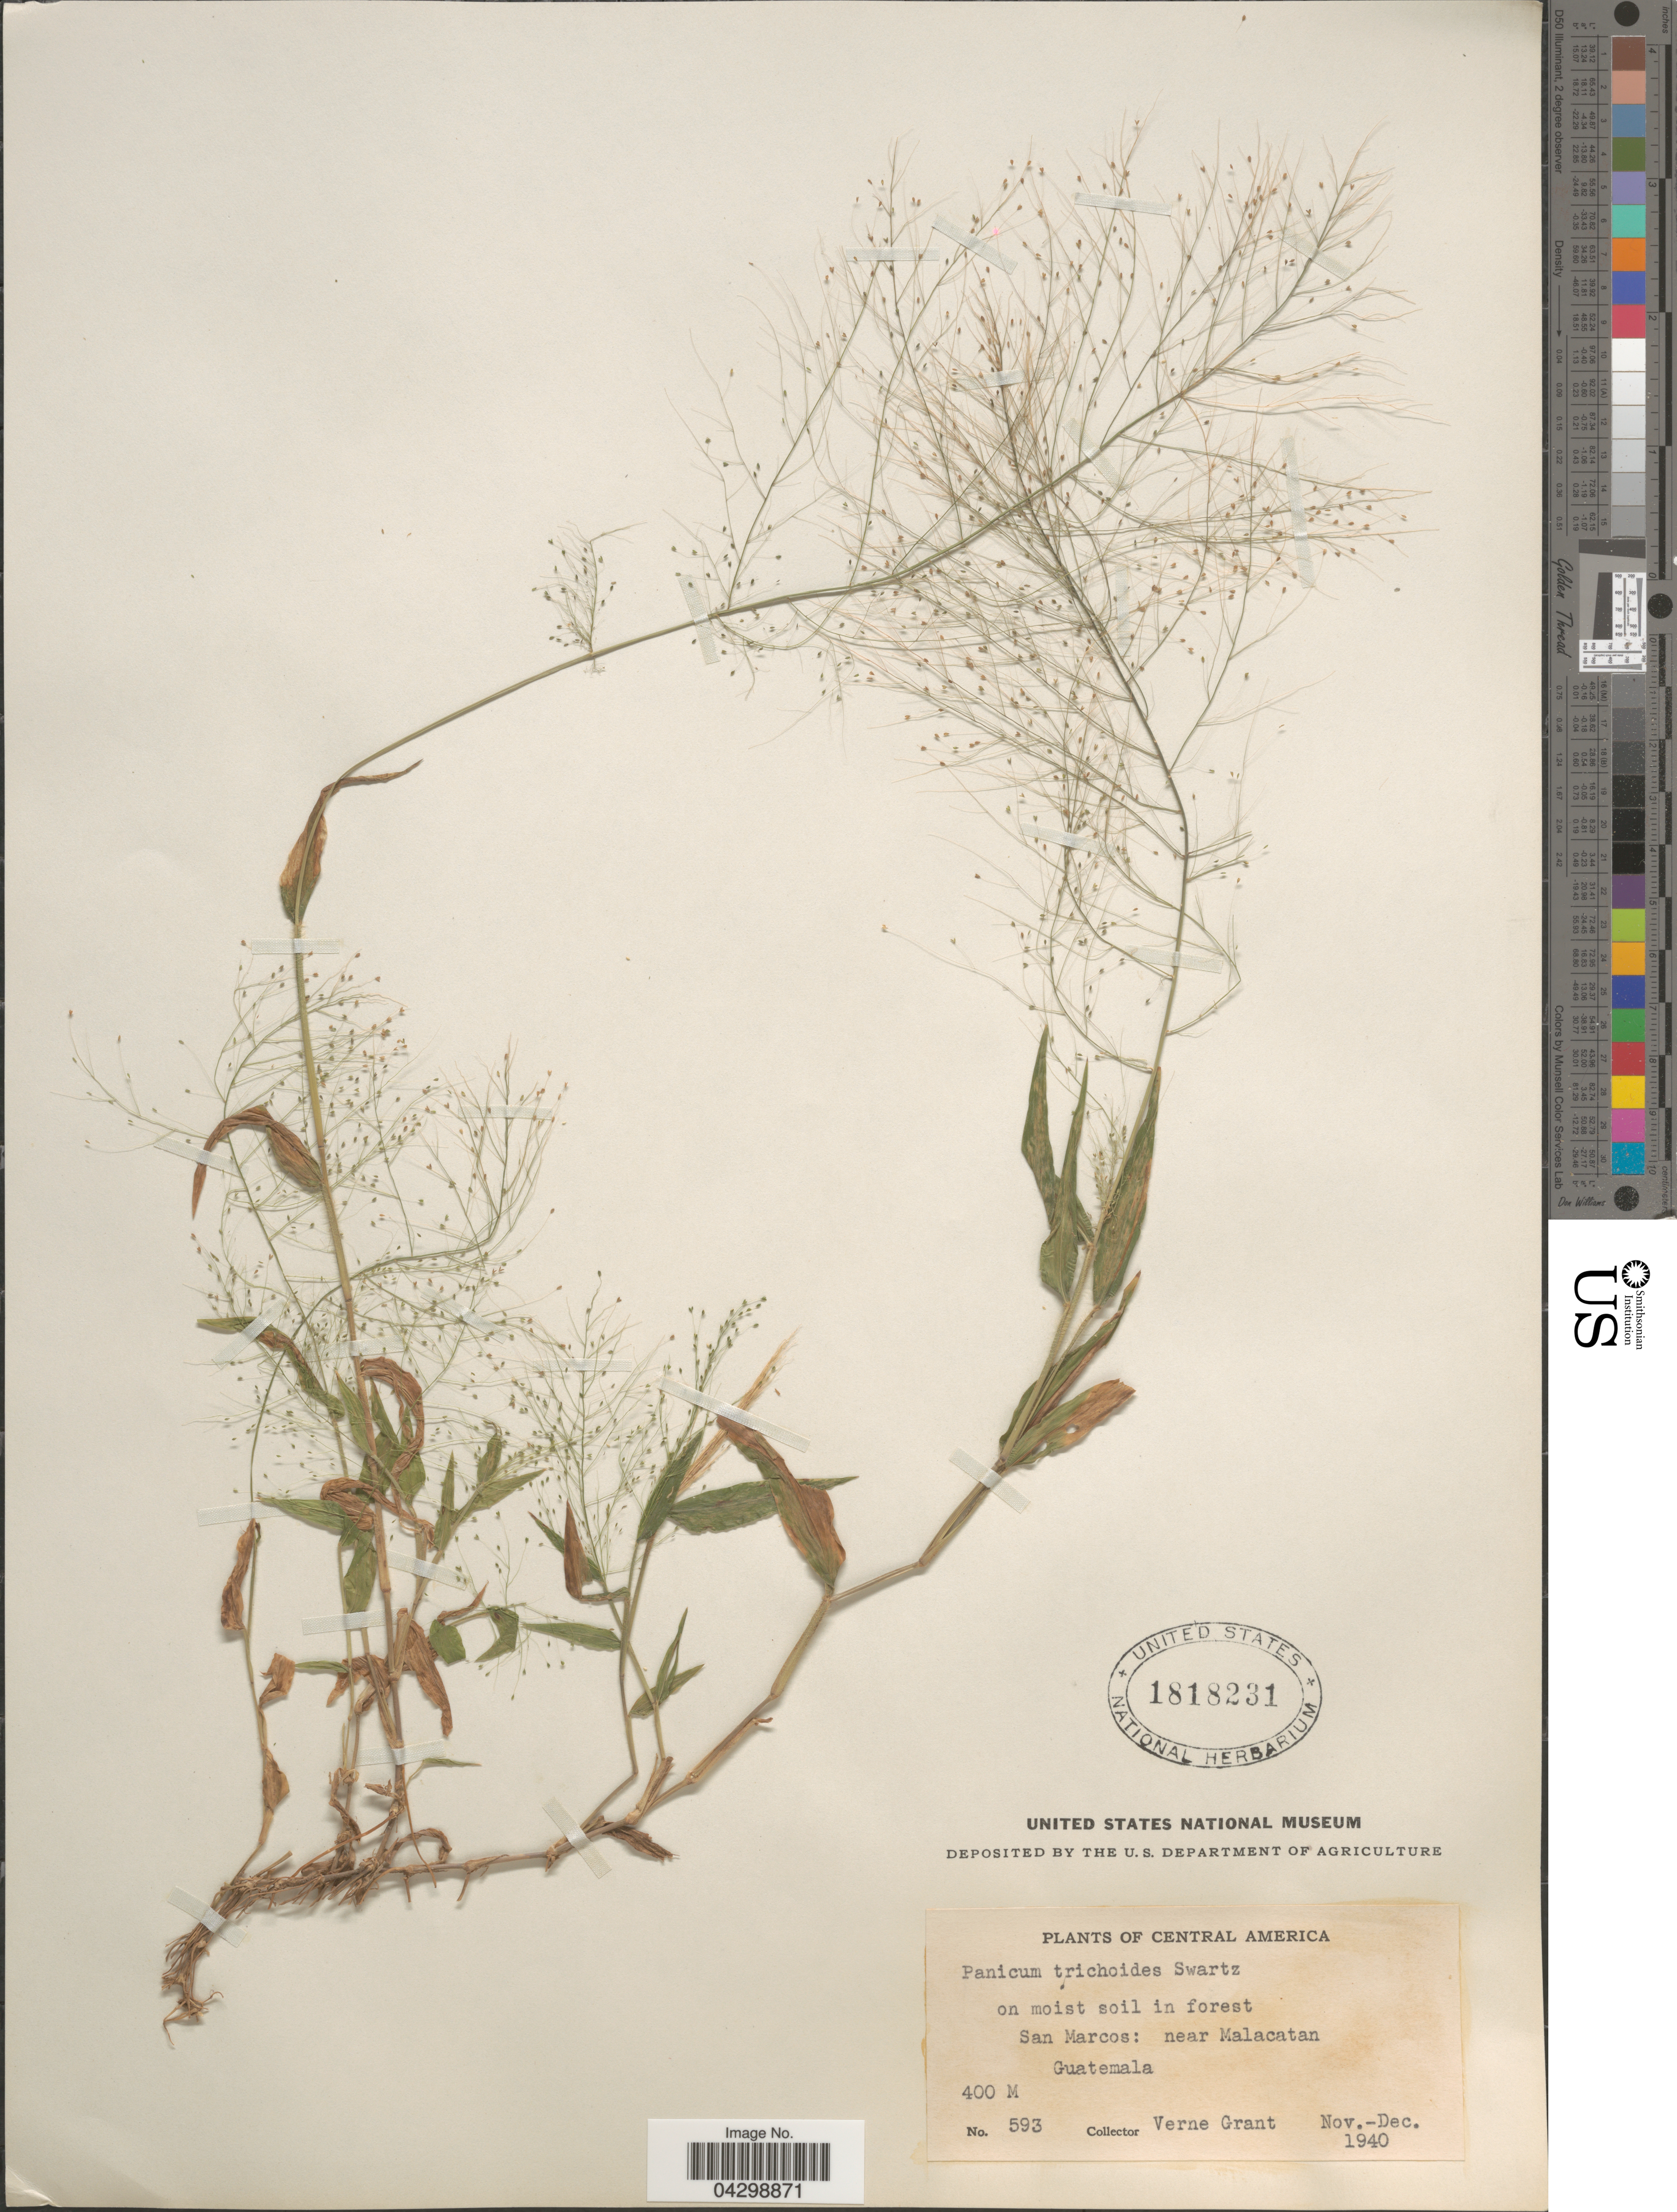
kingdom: Plantae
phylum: Tracheophyta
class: Liliopsida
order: Poales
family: Poaceae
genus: Panicum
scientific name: Panicum trichoides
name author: Sw.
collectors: V. Grant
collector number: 593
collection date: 1940-11/1940-12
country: Guatemala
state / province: San Marcos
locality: Central America. On moist soil in forest San Marcos: near Malacatan.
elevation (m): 400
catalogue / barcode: US 1818231